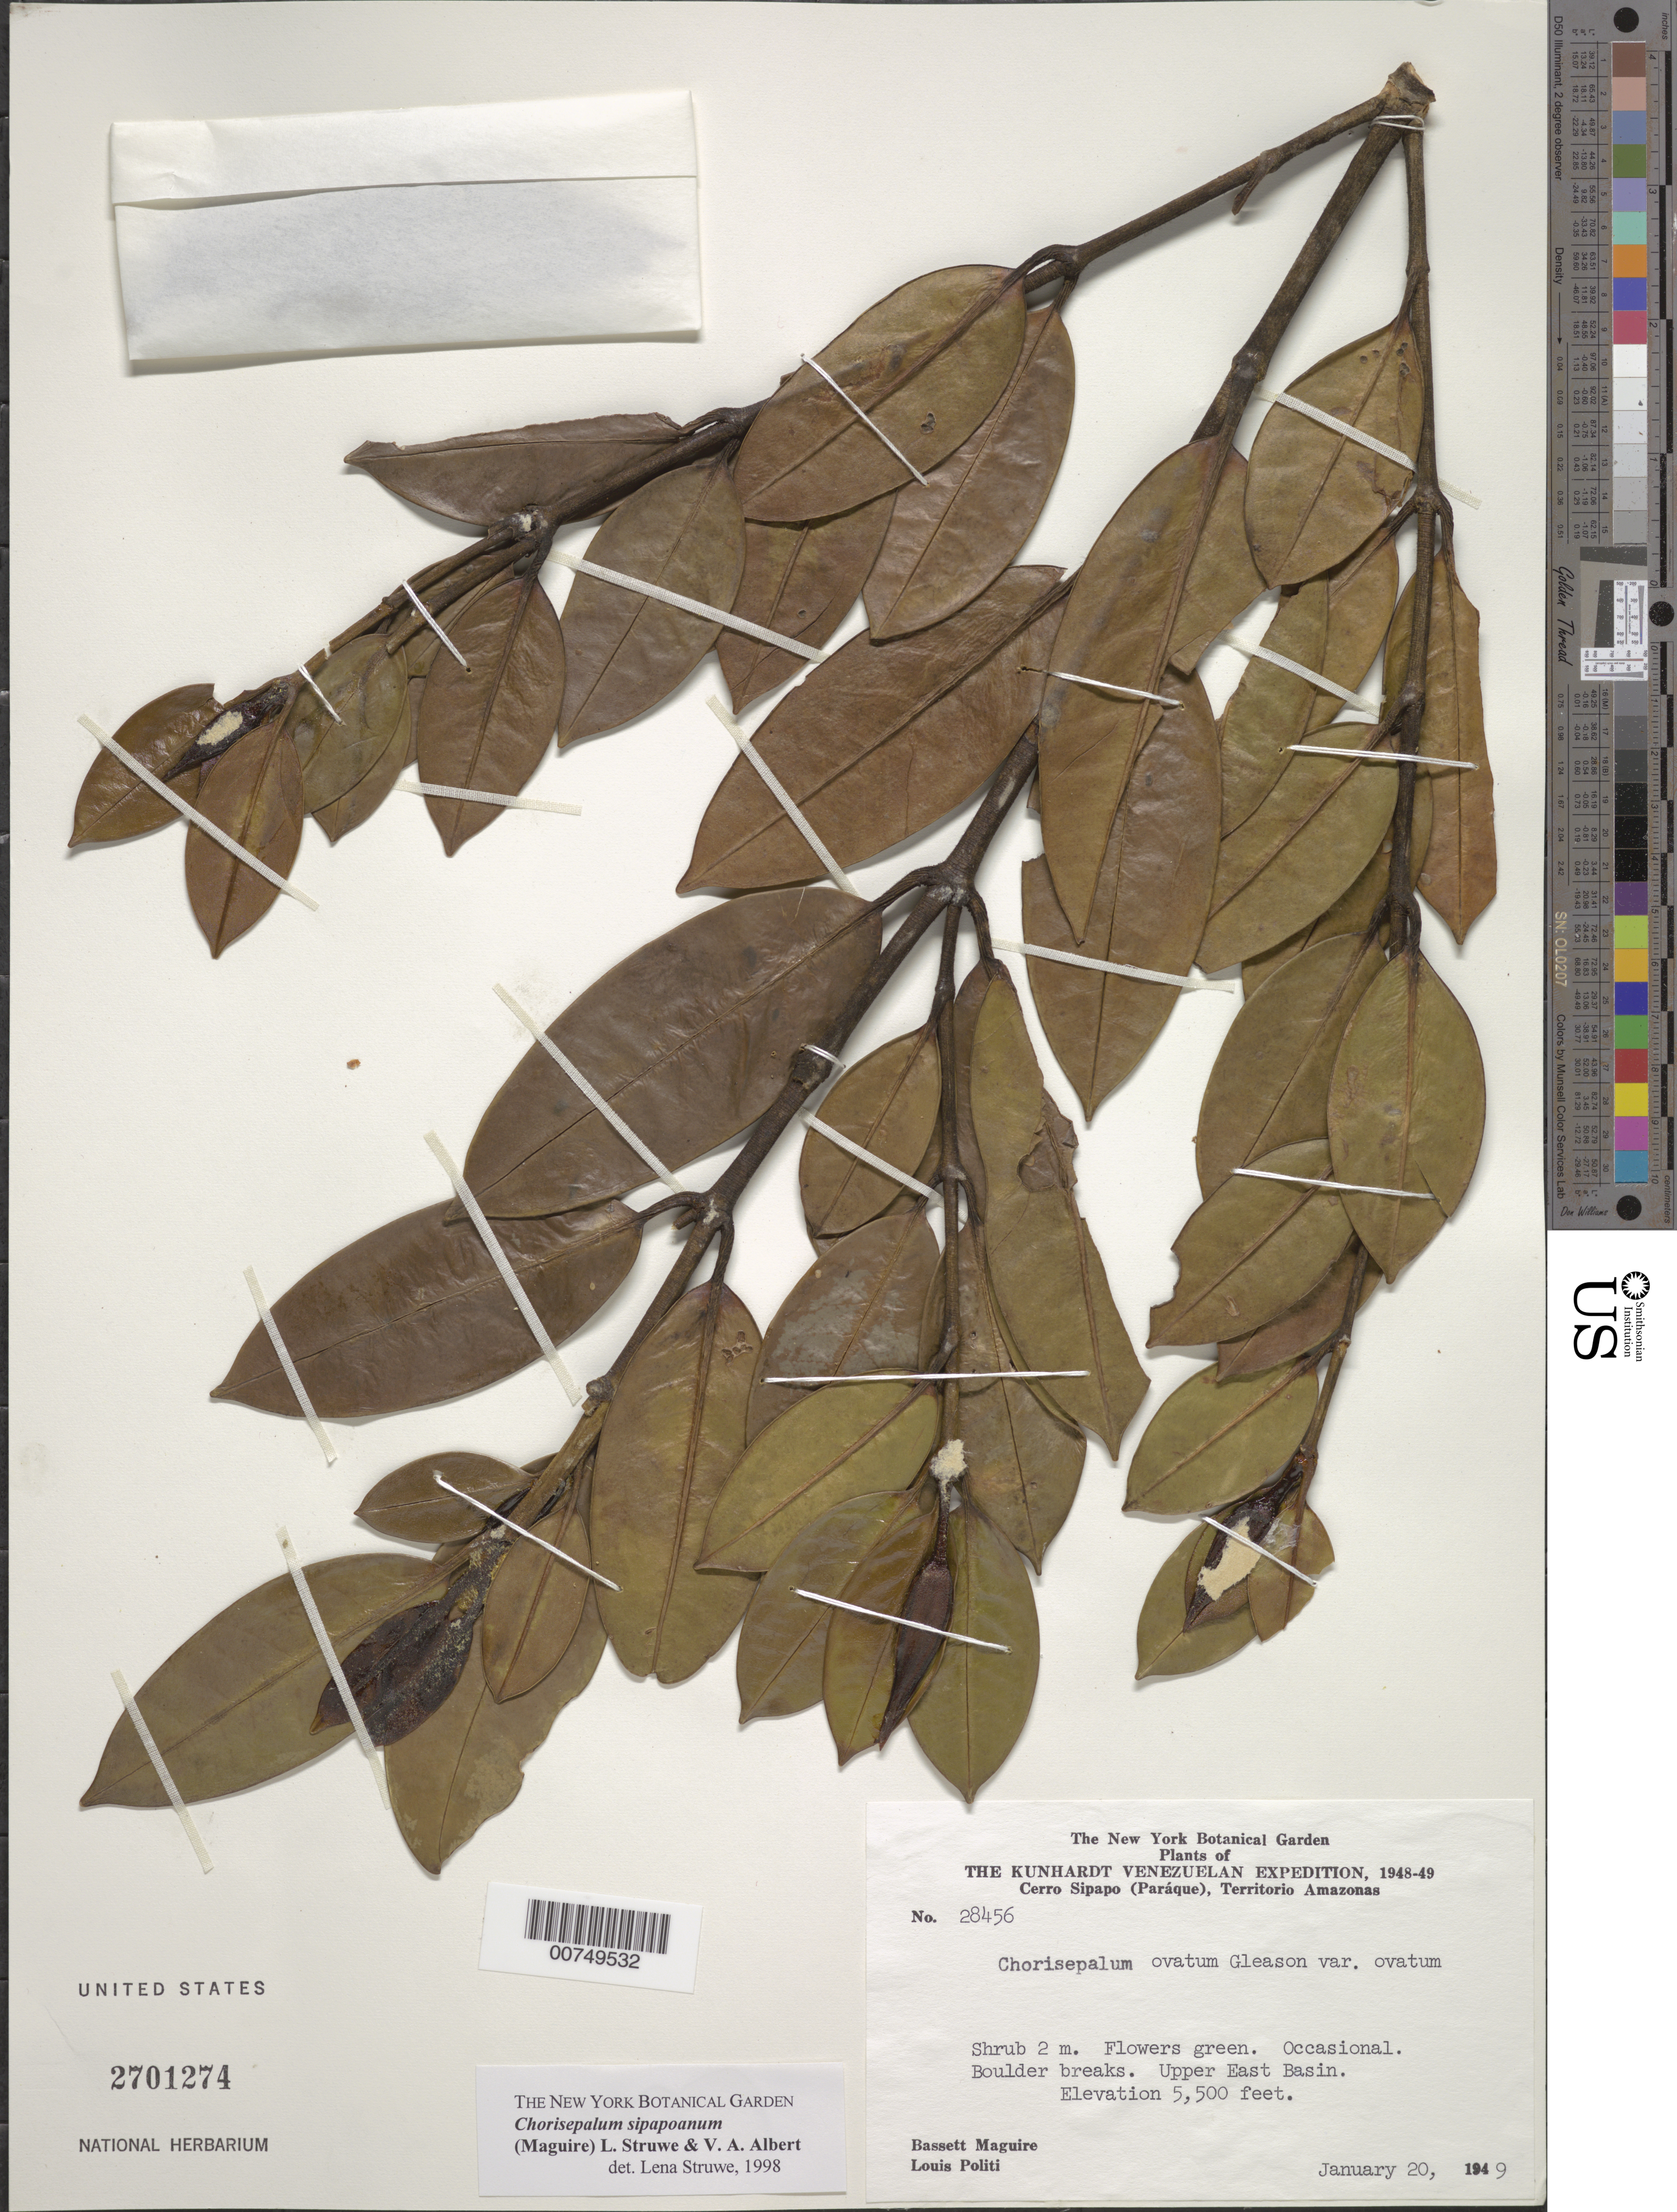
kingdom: Plantae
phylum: Tracheophyta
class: Magnoliopsida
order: Gentianales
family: Gentianaceae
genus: Chorisepalum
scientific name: Chorisepalum sipapoanum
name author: (Maguire) Struwe & V.A. Albert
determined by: Struwe, L.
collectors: B. Maguire & L. Politi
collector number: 28456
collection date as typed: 20-Jan-49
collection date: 1949-01-20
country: Venezuela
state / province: Amazonas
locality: Cerro Sipapo (Paráque), upper East Basin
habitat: Boulder breaks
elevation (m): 5500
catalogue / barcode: US 2701274